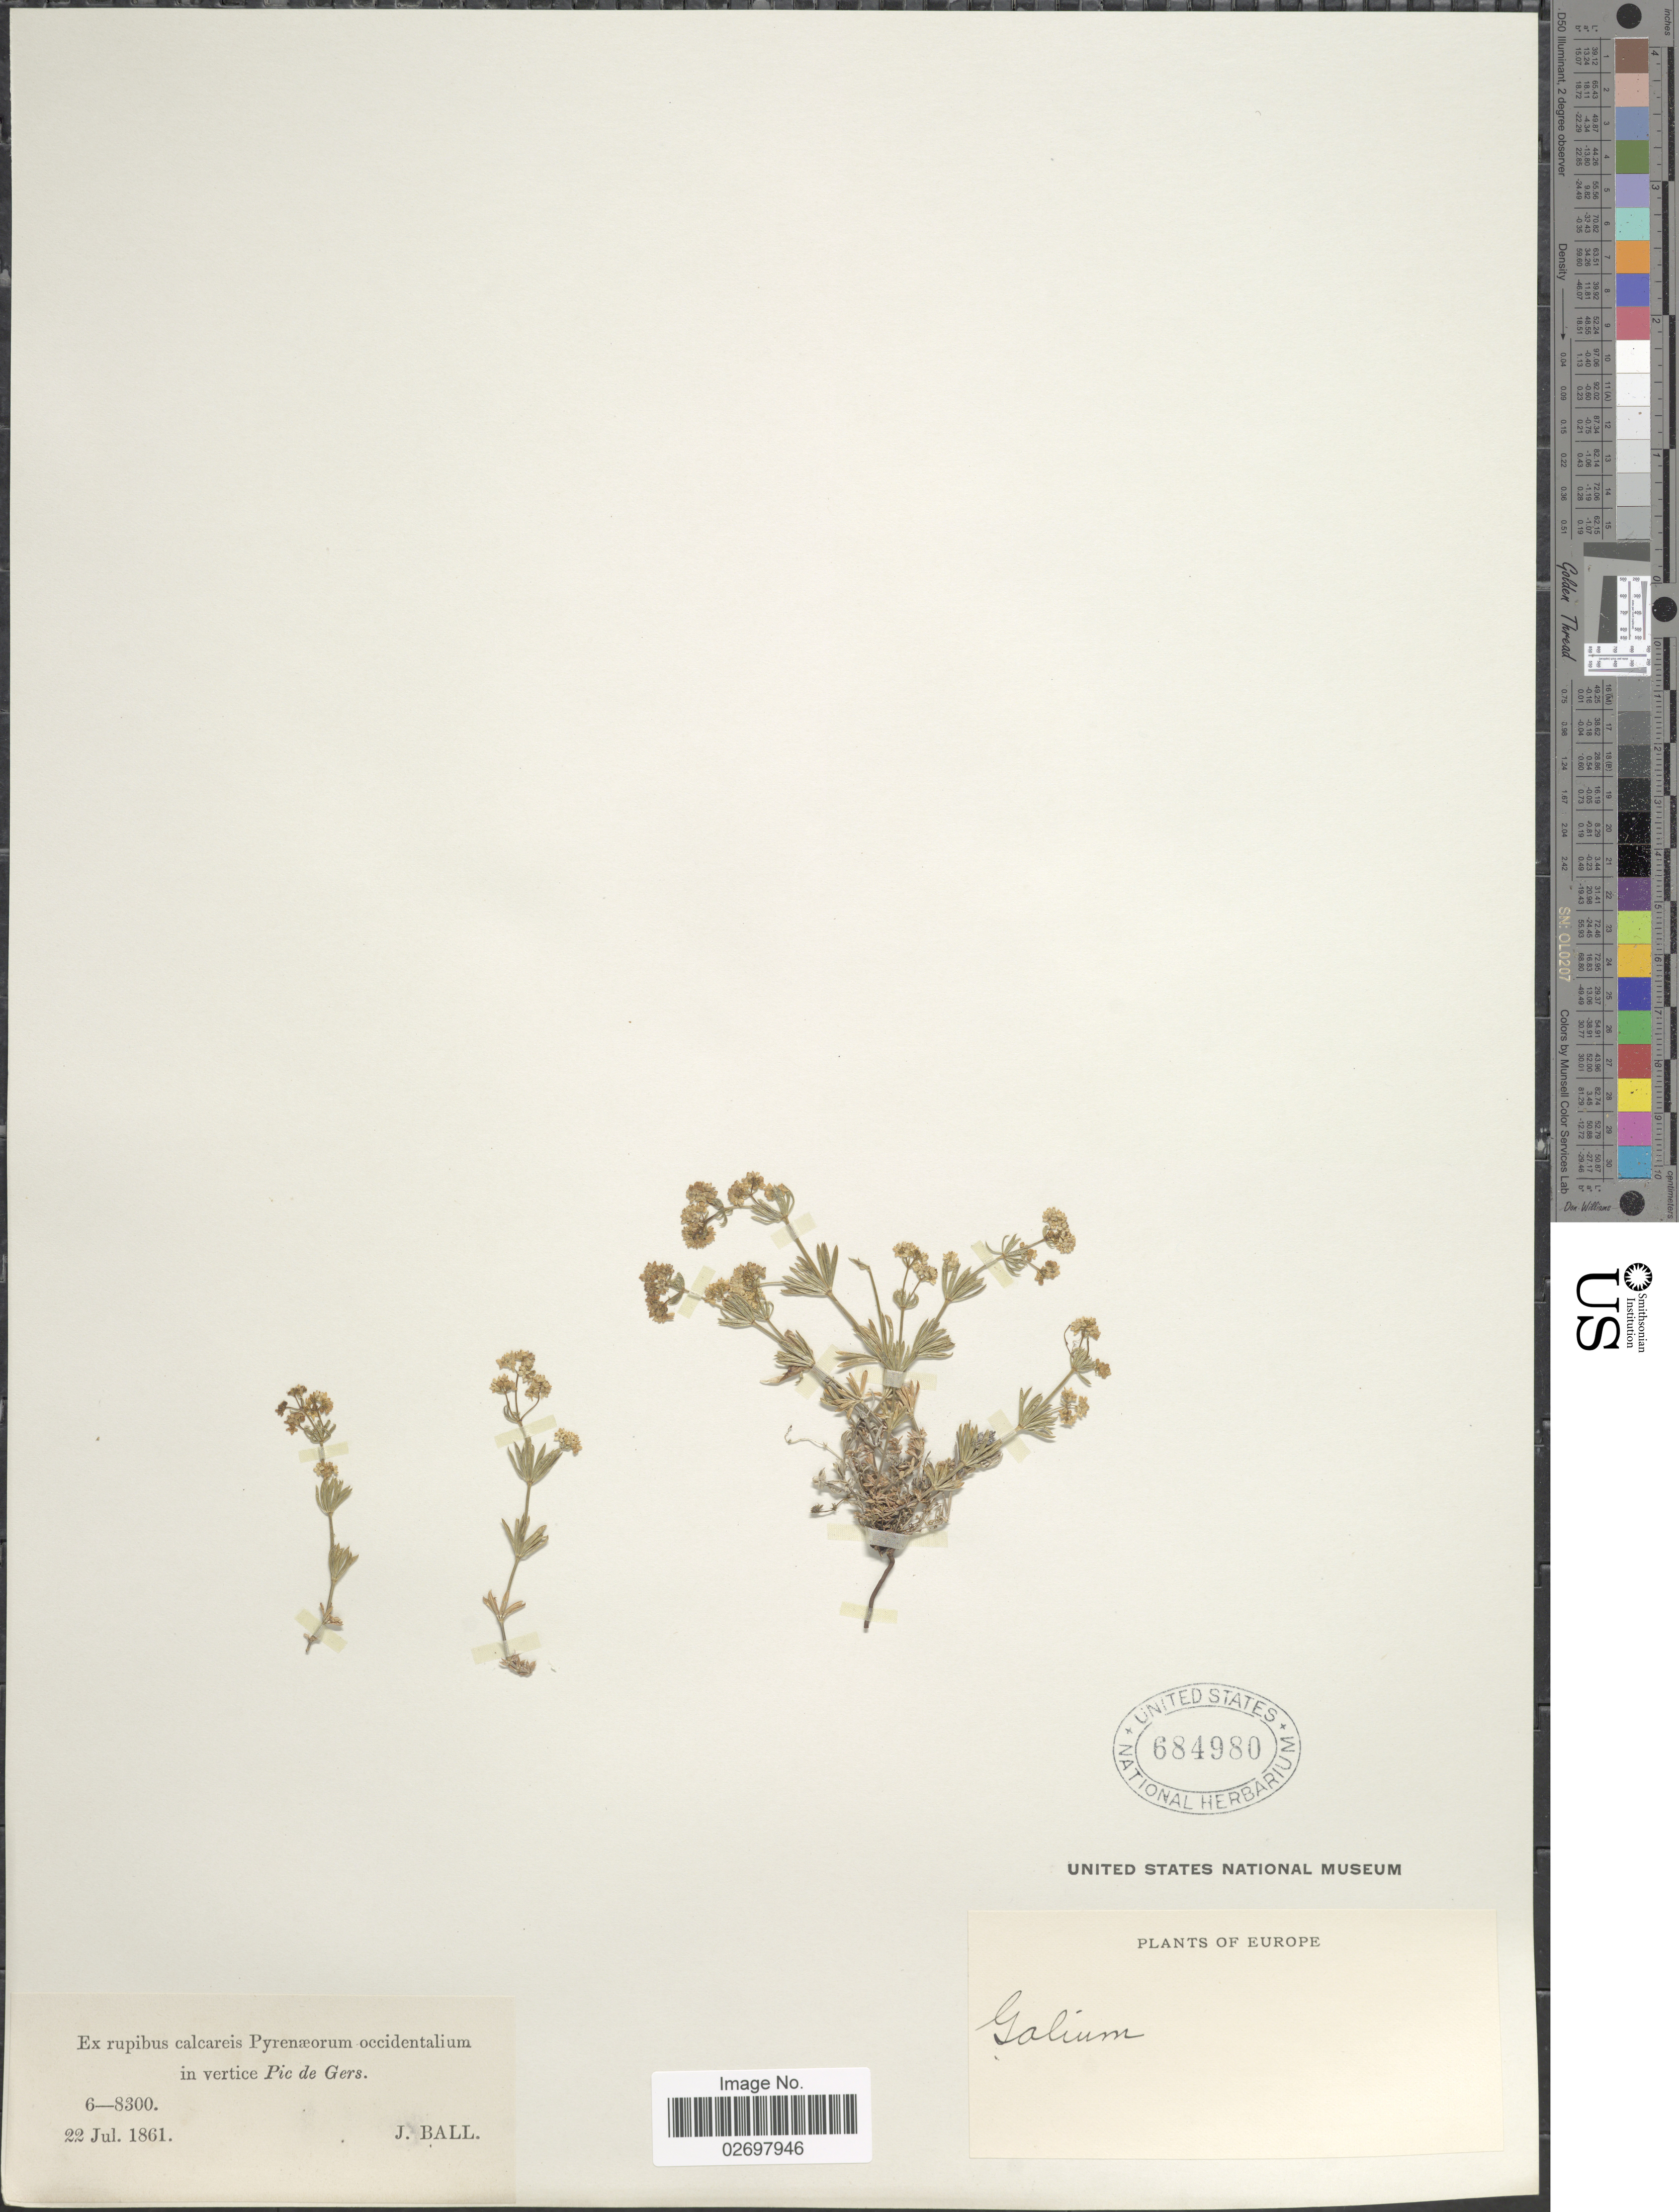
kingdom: Plantae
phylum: Tracheophyta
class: Magnoliopsida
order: Gentianales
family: Rubiaceae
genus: Galium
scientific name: Galium sp.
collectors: J. Ball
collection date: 1861-07-22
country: France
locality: Ex rupibus calcareis Pyrenaeorum occidentalium in vertice Pic de Gers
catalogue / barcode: US 684980